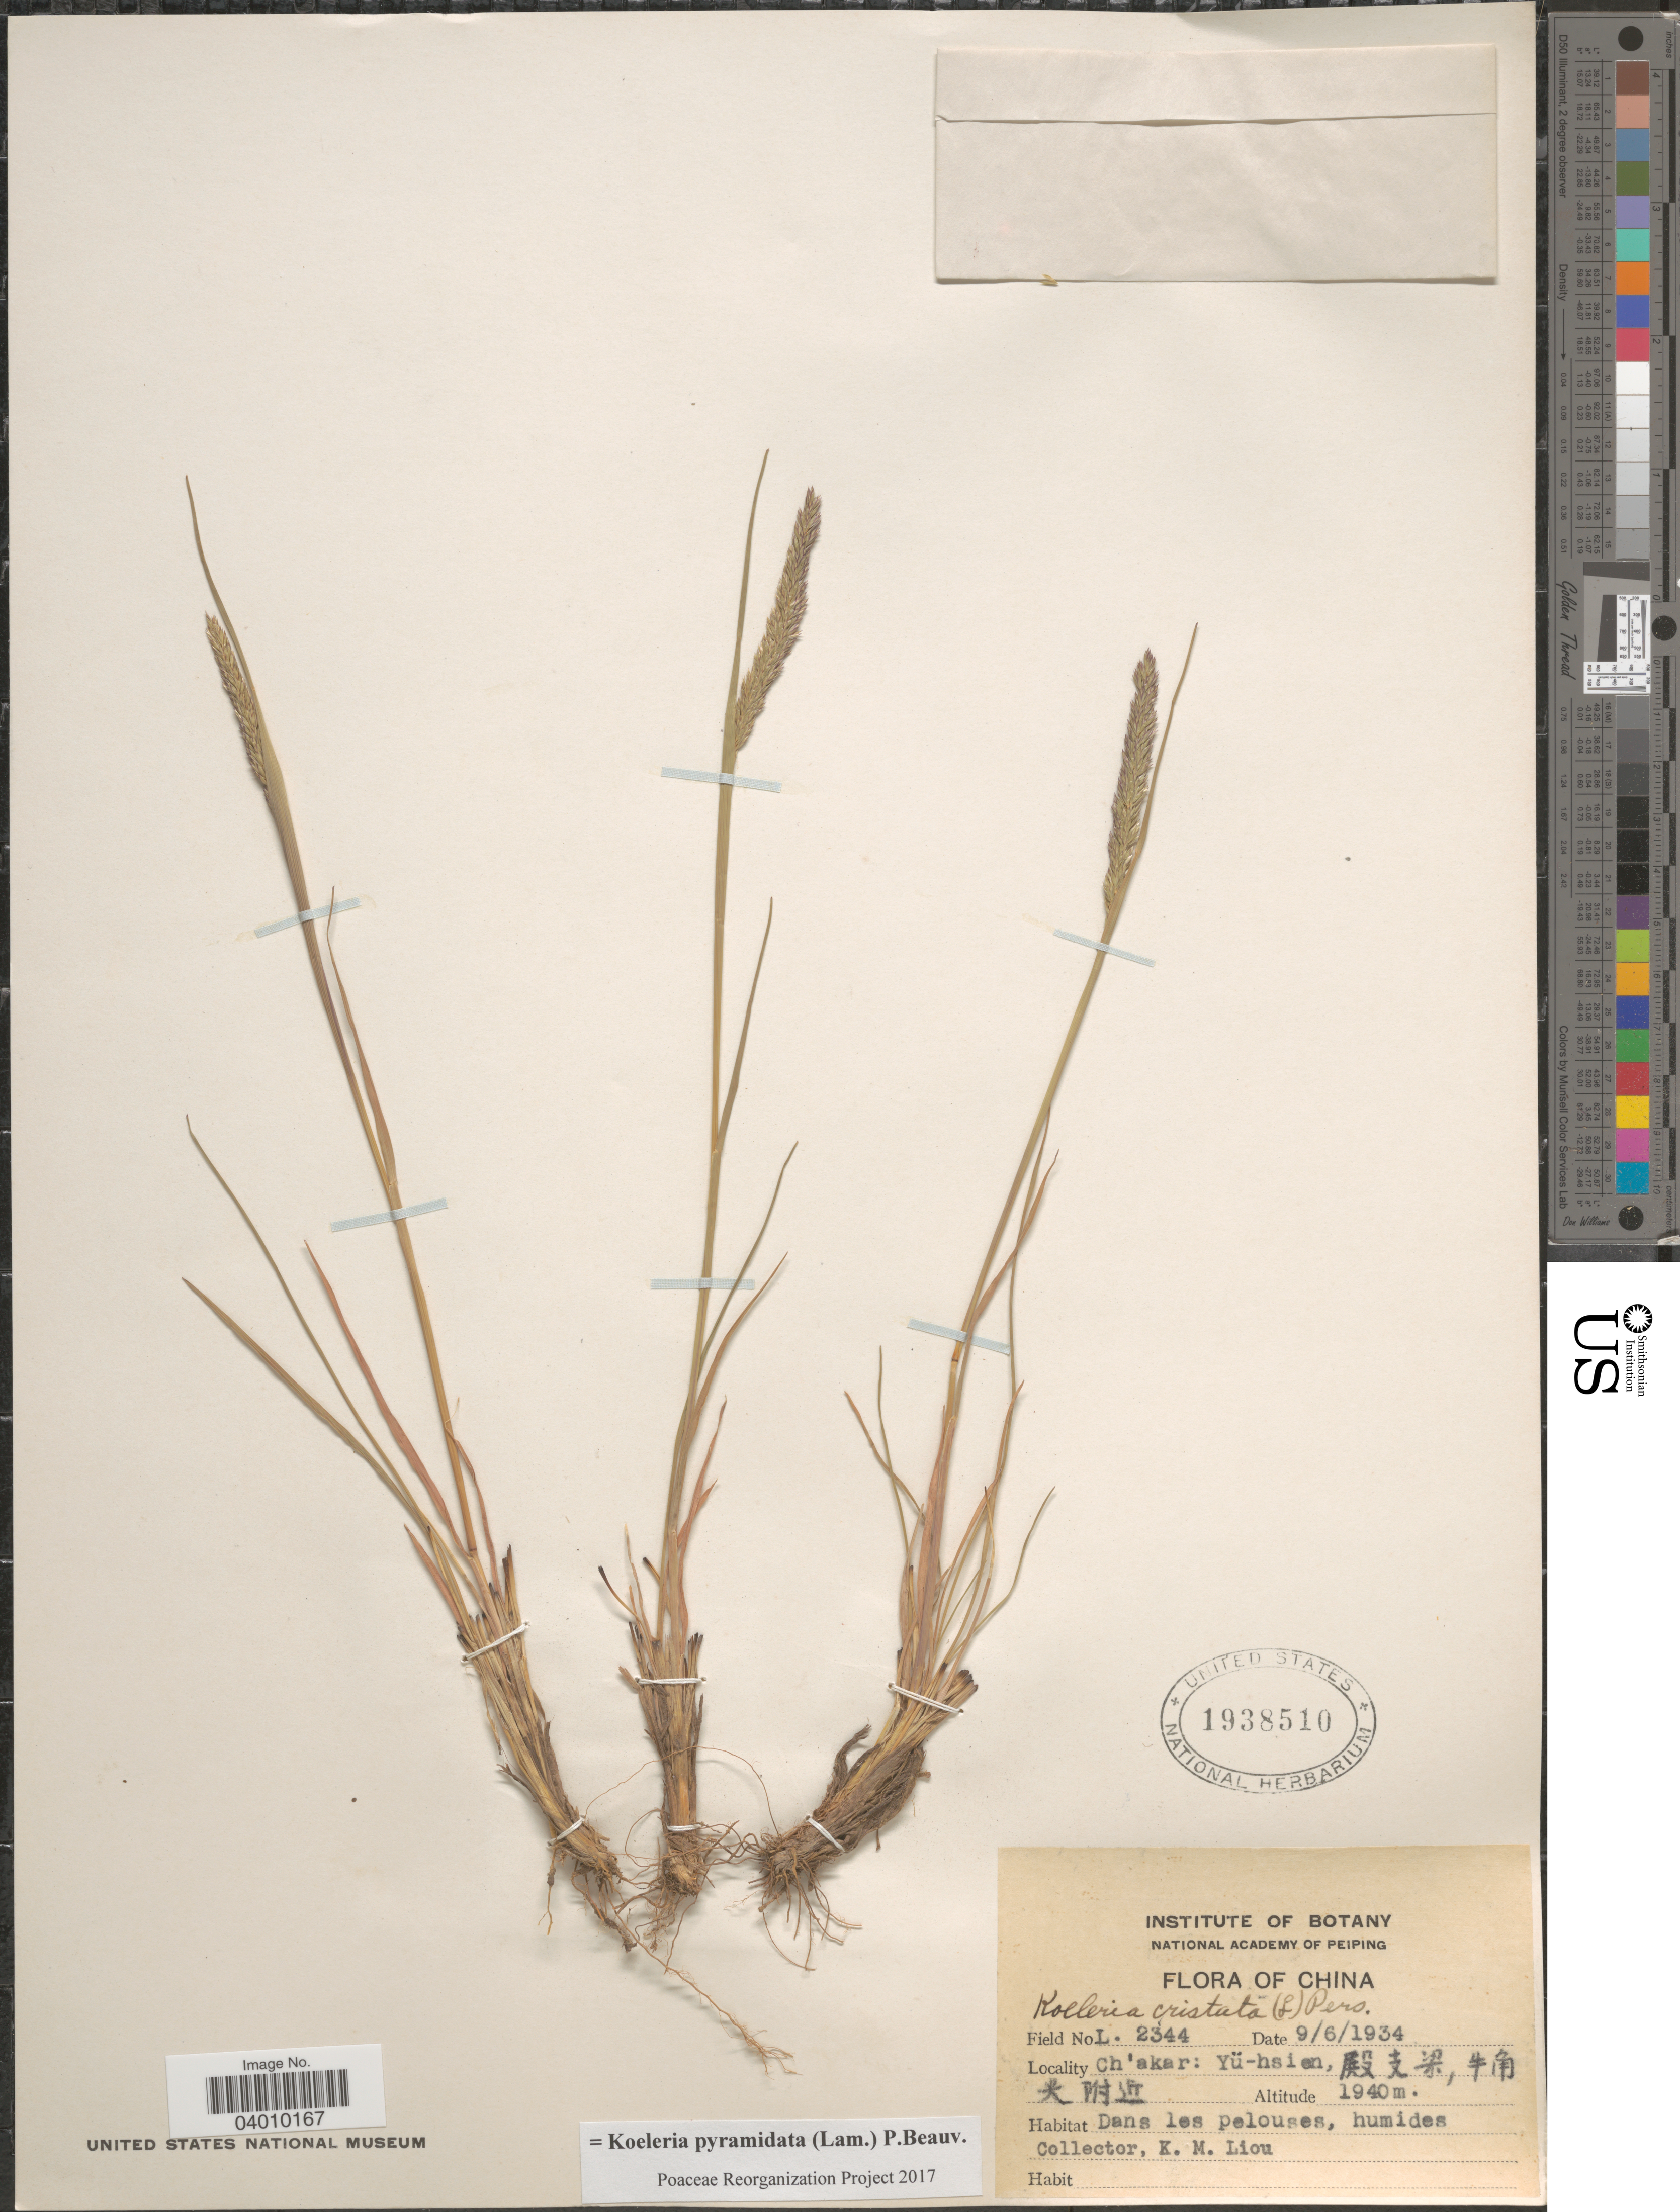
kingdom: Plantae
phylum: Tracheophyta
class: Liliopsida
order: Poales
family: Poaceae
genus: Koeleria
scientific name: Koeleria pyramidata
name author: (Lam.) P. Beauv.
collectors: K. M. Liou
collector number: L2344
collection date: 1934-06-09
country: China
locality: Ch'akar: Yü-hsien, X, X.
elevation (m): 1940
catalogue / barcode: US 1938510